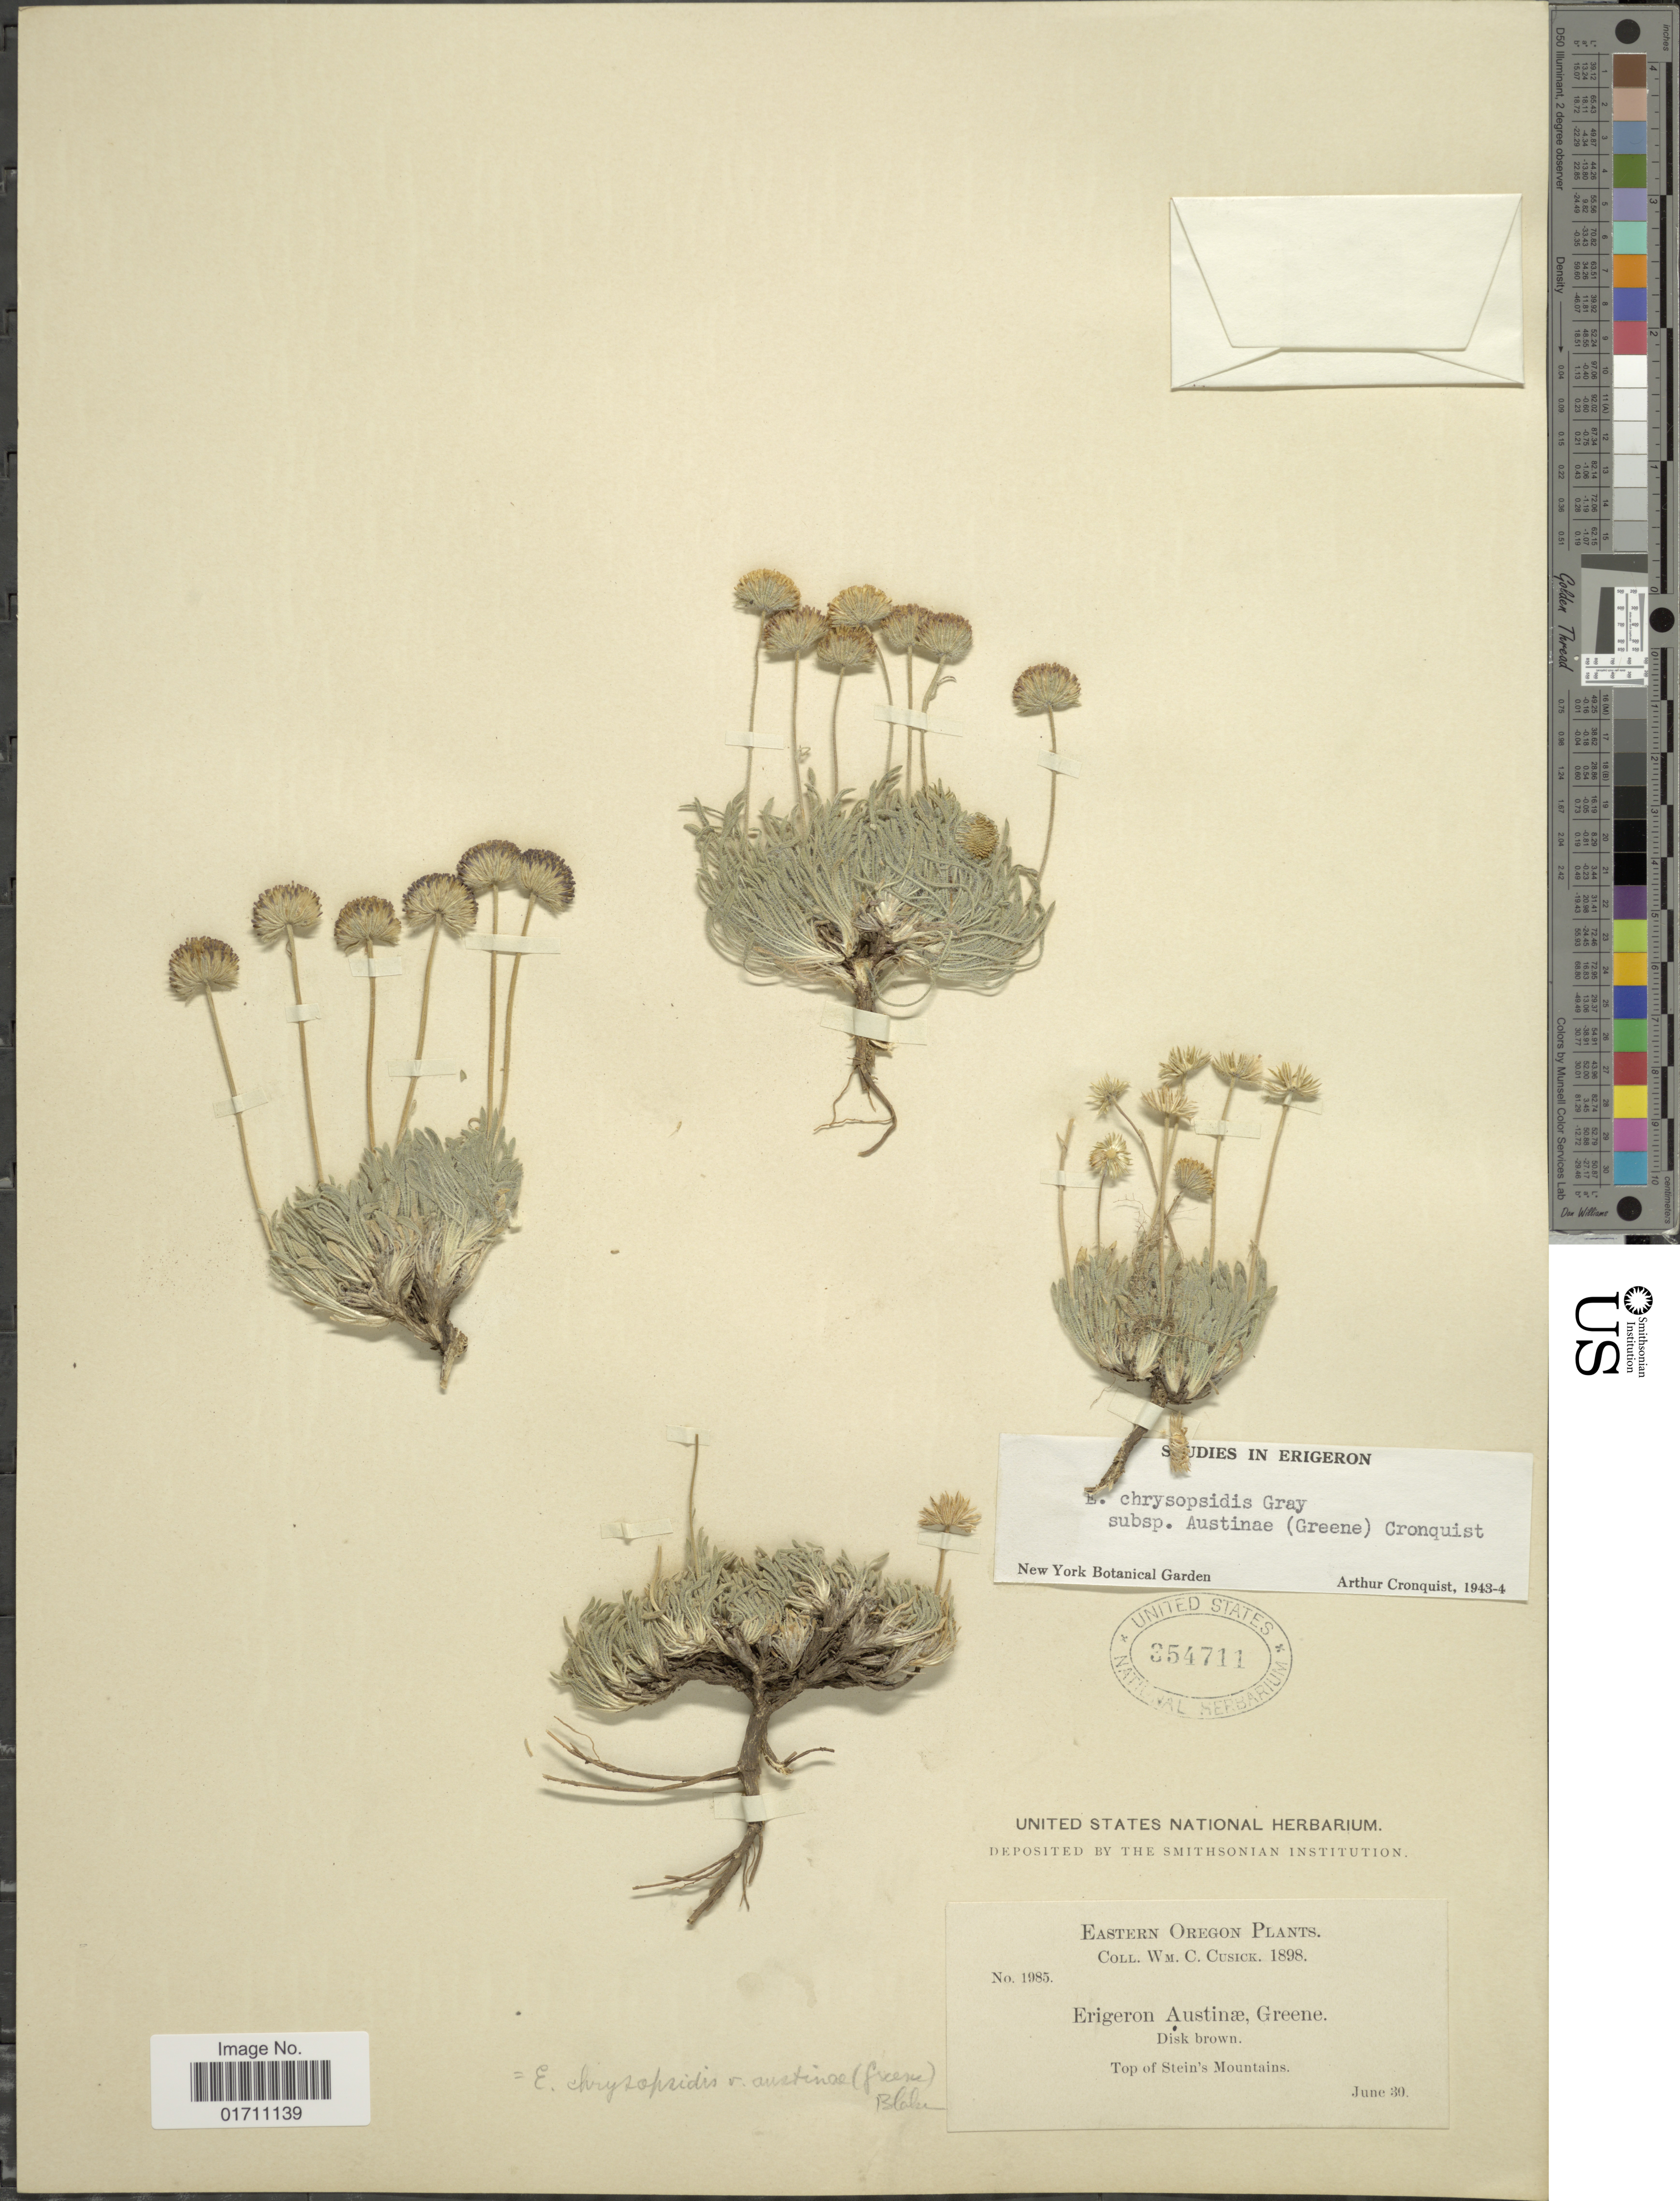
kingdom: Plantae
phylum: Tracheophyta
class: Magnoliopsida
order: Asterales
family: Asteraceae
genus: Erigeron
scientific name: Erigeron chrysopsidis var. austinae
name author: (Greene) G.L. Nesom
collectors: W. C. Cusick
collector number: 1985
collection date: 1898-06-30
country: United States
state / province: Oregon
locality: Eastern Oregon. Disk brown, Top of Stein's Mountains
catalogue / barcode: US 354711